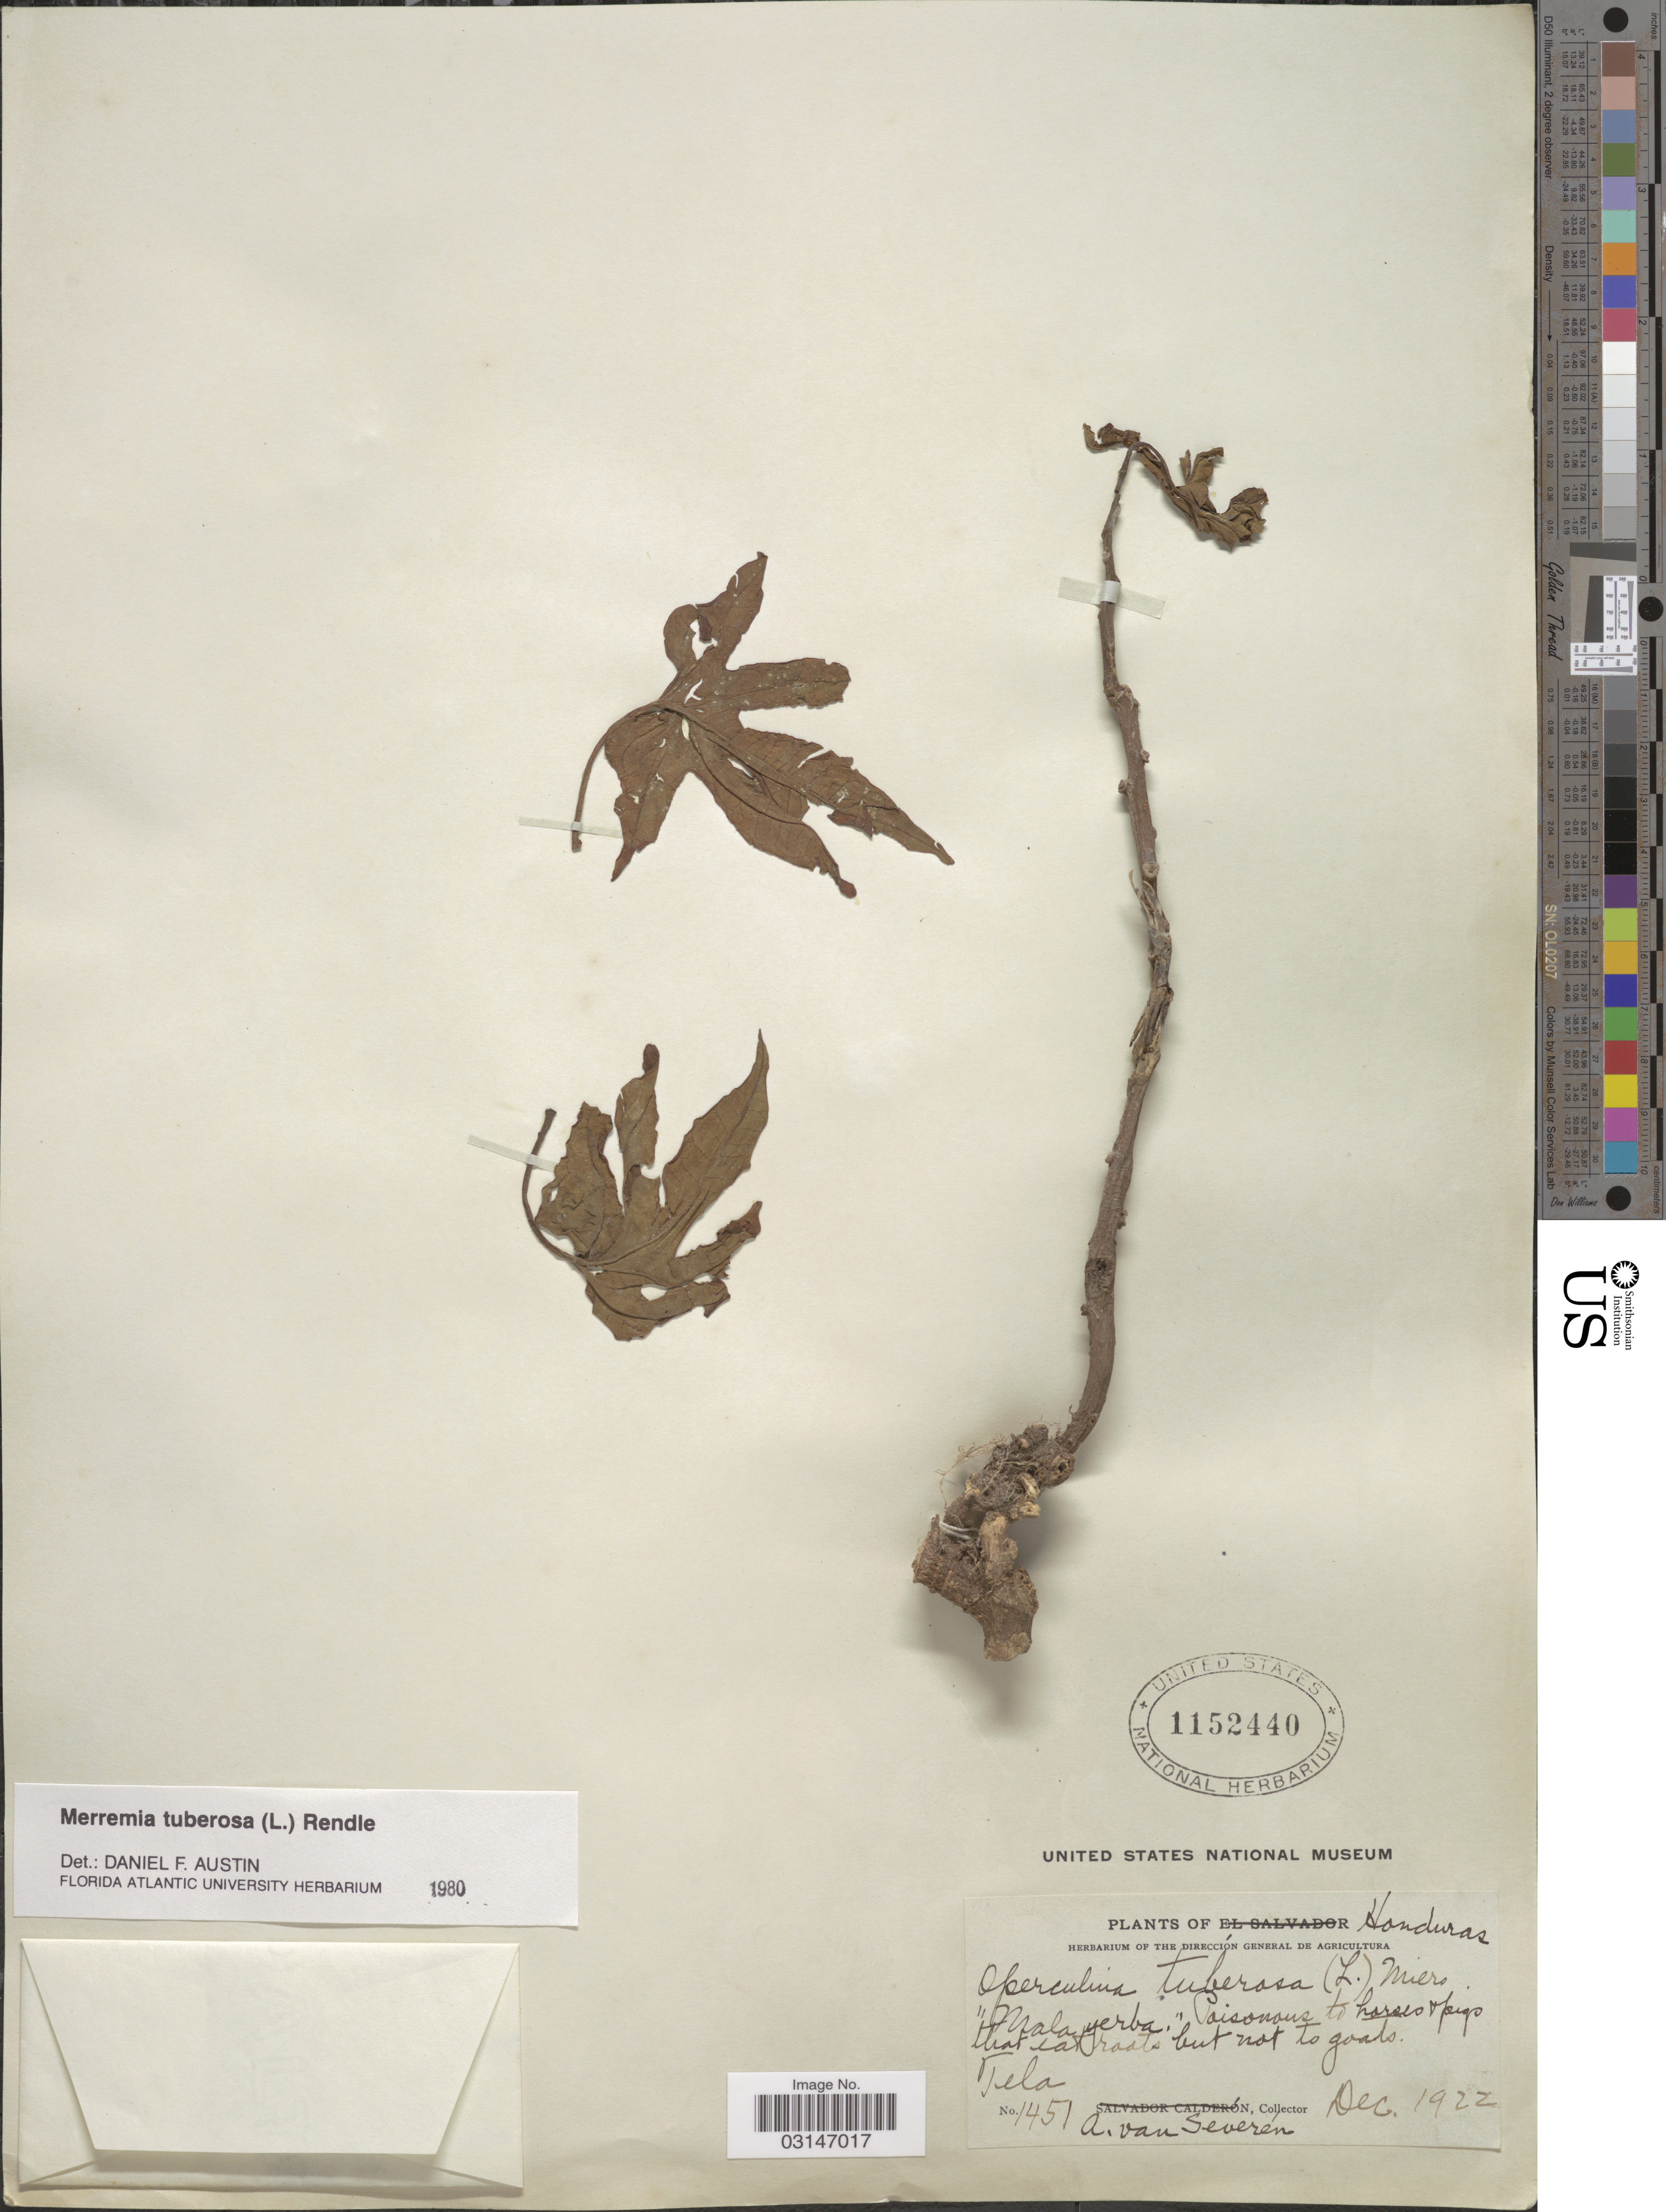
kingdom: Plantae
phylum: Tracheophyta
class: Magnoliopsida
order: Solanales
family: Convolvulaceae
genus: Distimake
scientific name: Distimake tuberosus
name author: (L.) A. R. Simões & Staples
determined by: Strong, Mark T., (BOT), Smithsonian Institution - National Museum of Natural History (UNITED STATES)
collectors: A. Van Severen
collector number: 1451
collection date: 1922-12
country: Honduras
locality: Tela.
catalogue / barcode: US 1152440